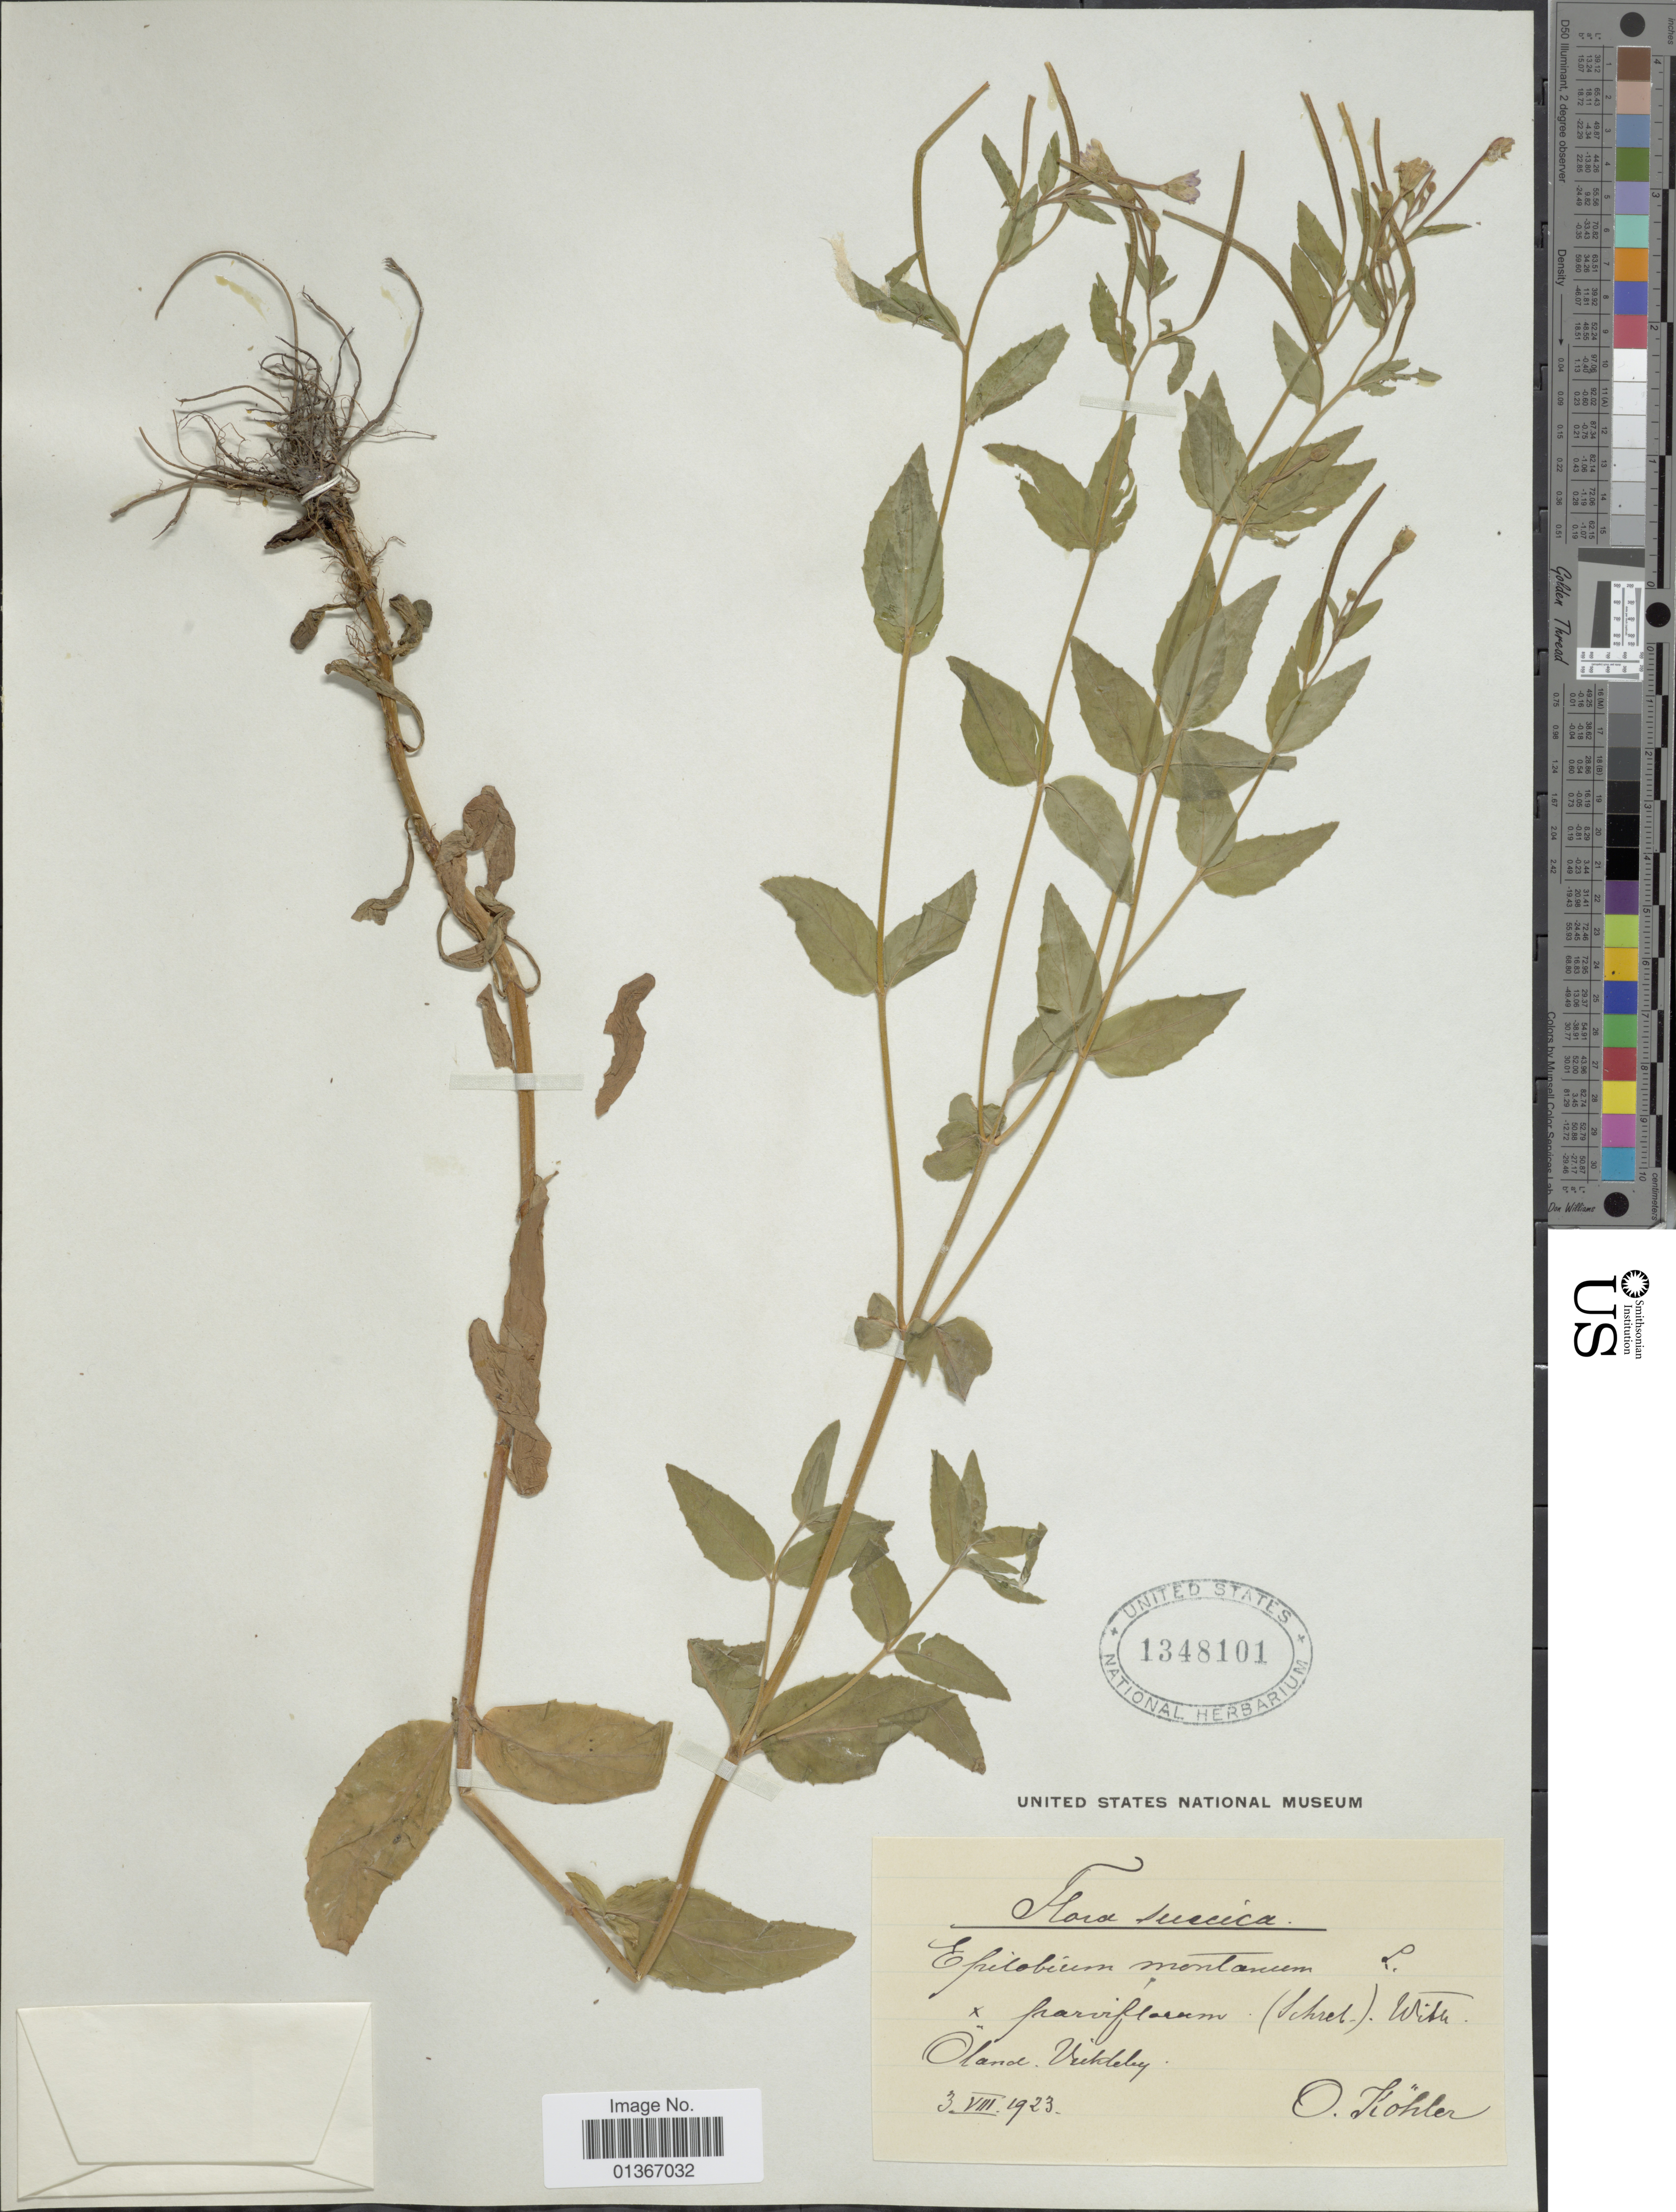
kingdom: Plantae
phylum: Tracheophyta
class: Magnoliopsida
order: Myrtales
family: Onagraceae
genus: Epilobium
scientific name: Epilobium montanum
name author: L.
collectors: O. Köhler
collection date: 1923-08-03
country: Sweden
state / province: Kalmar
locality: Öland. Vickleby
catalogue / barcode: US 1348101